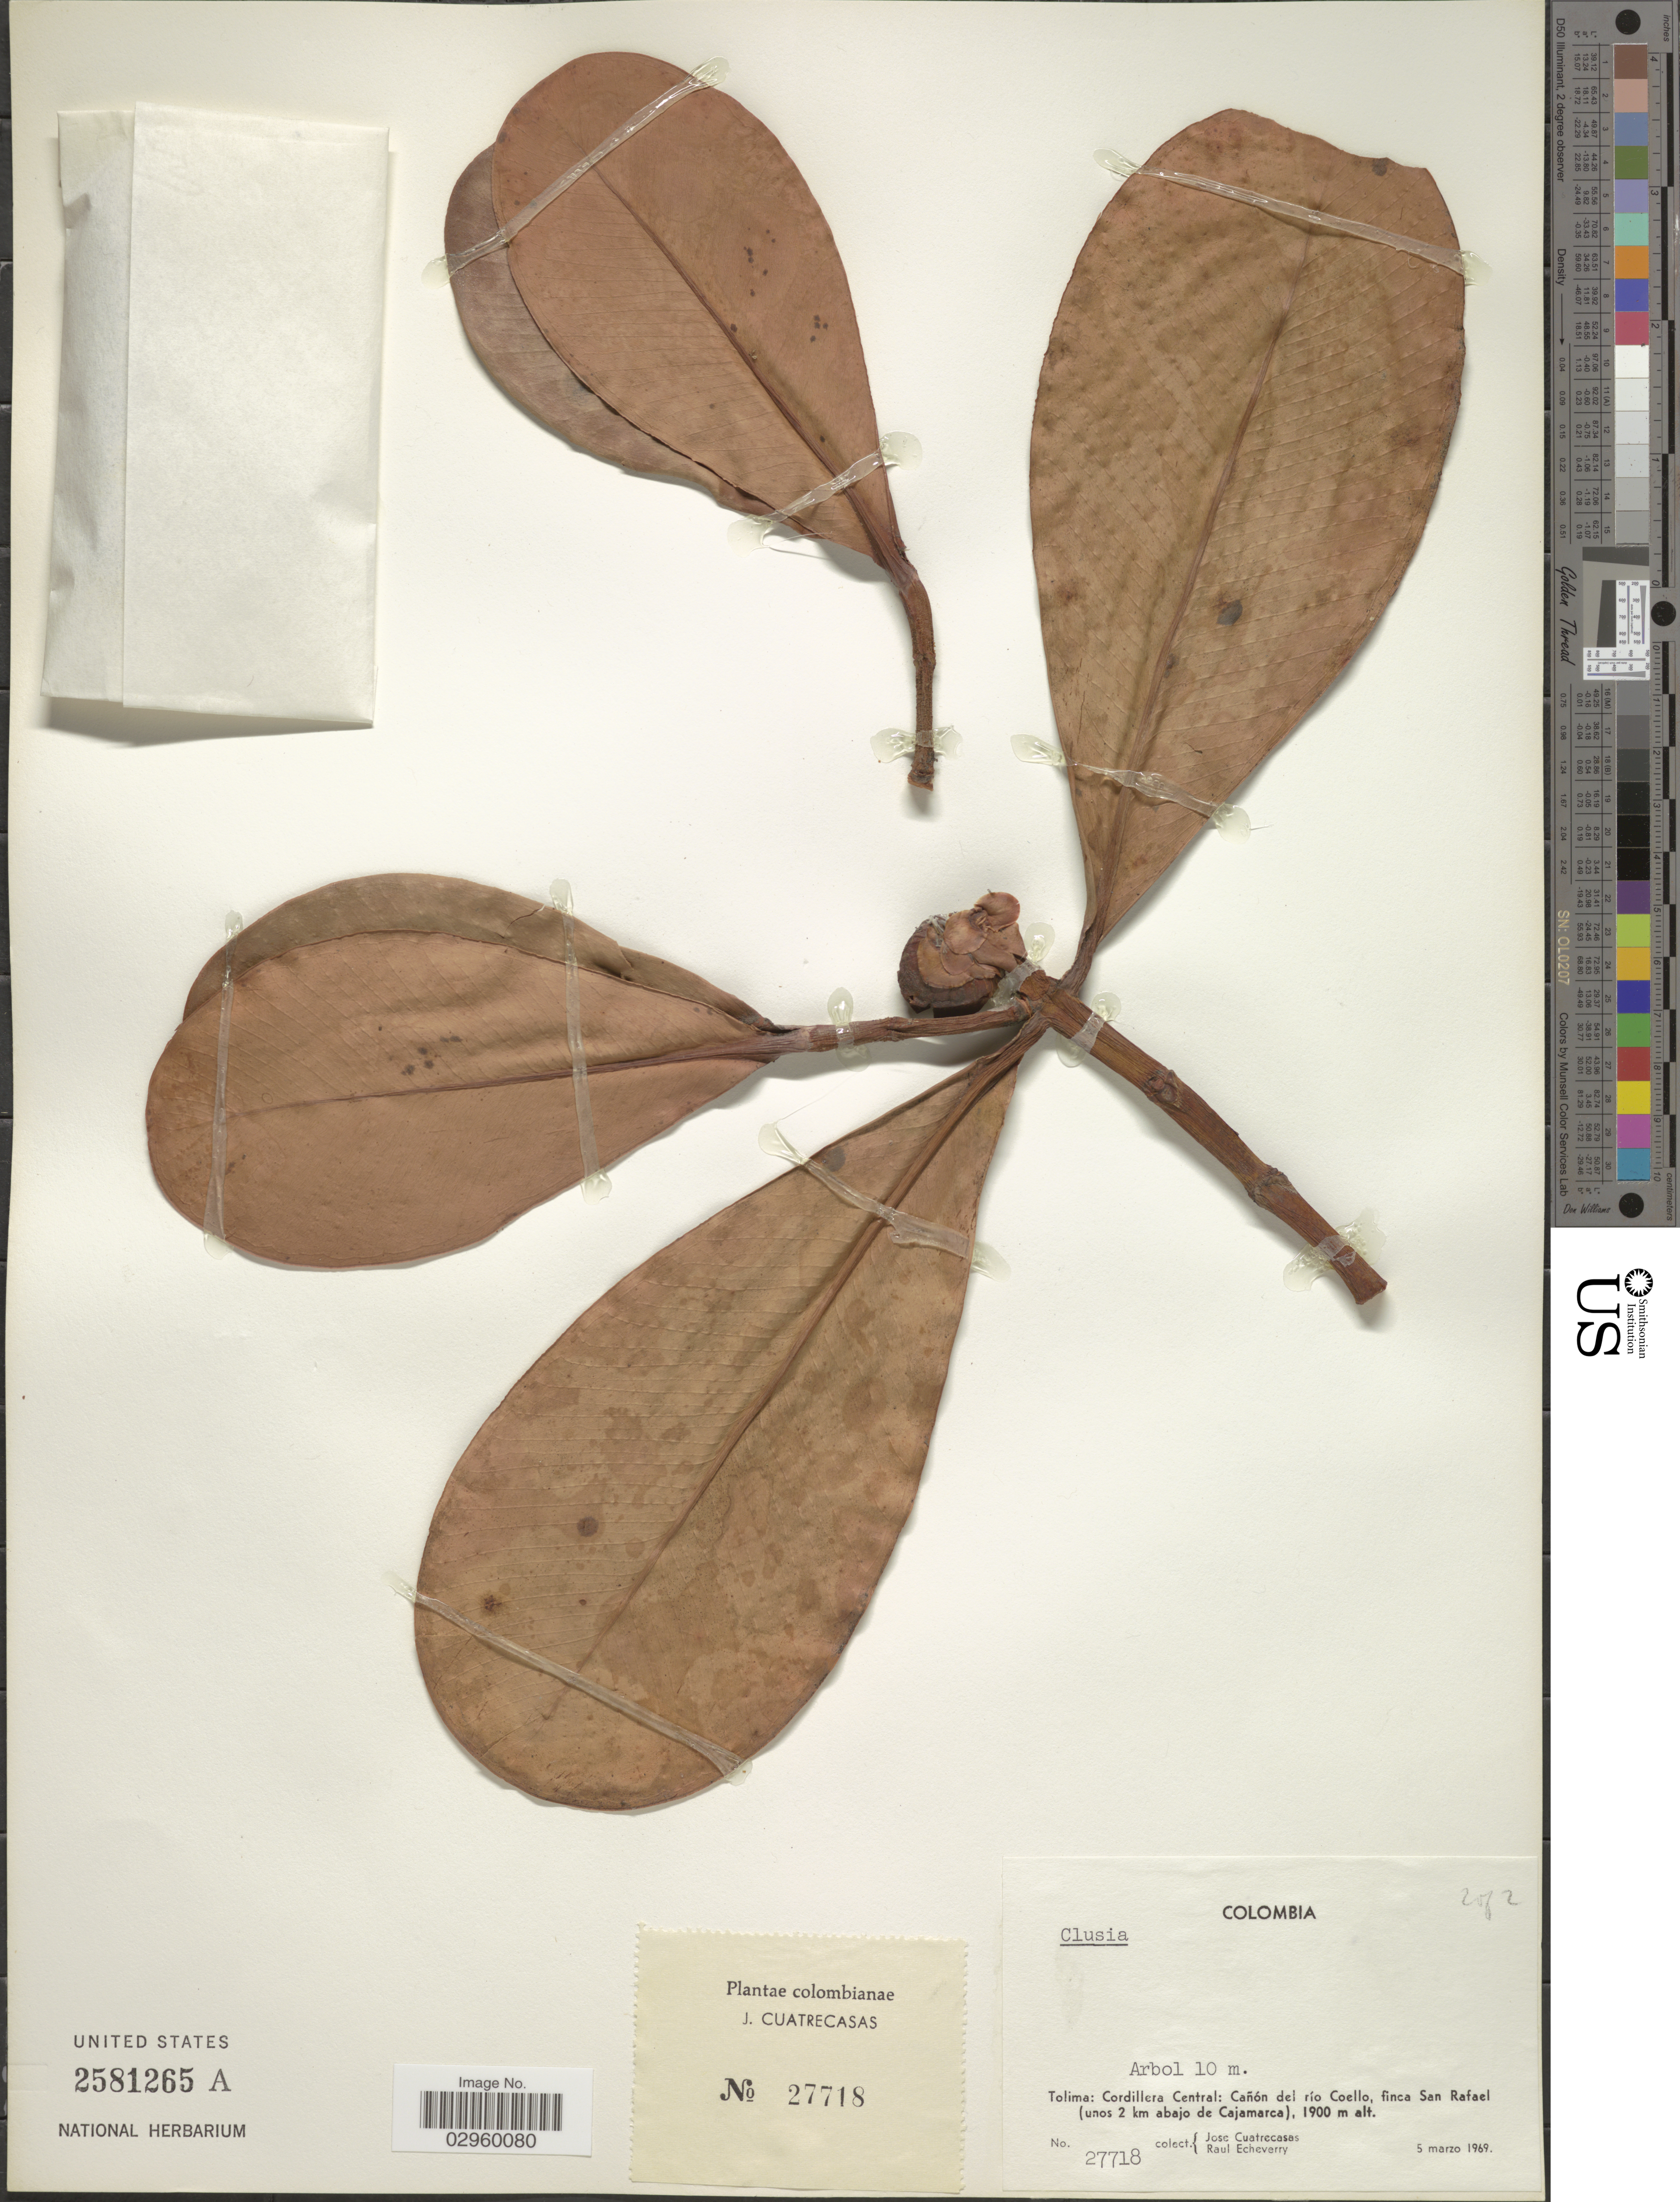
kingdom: Plantae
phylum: Tracheophyta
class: Magnoliopsida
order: Malpighiales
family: Clusiaceae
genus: Clusia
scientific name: Clusia sp.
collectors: J. Cuatrecasas & R. Echeverry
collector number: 27718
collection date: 1969-03-05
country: Colombia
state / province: Tolima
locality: Tolima: Cordillera Central: Cañon del río Coello, finca San Rafael (unos 2 km abajo de Cajamarca).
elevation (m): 1900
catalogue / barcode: US 2581265A